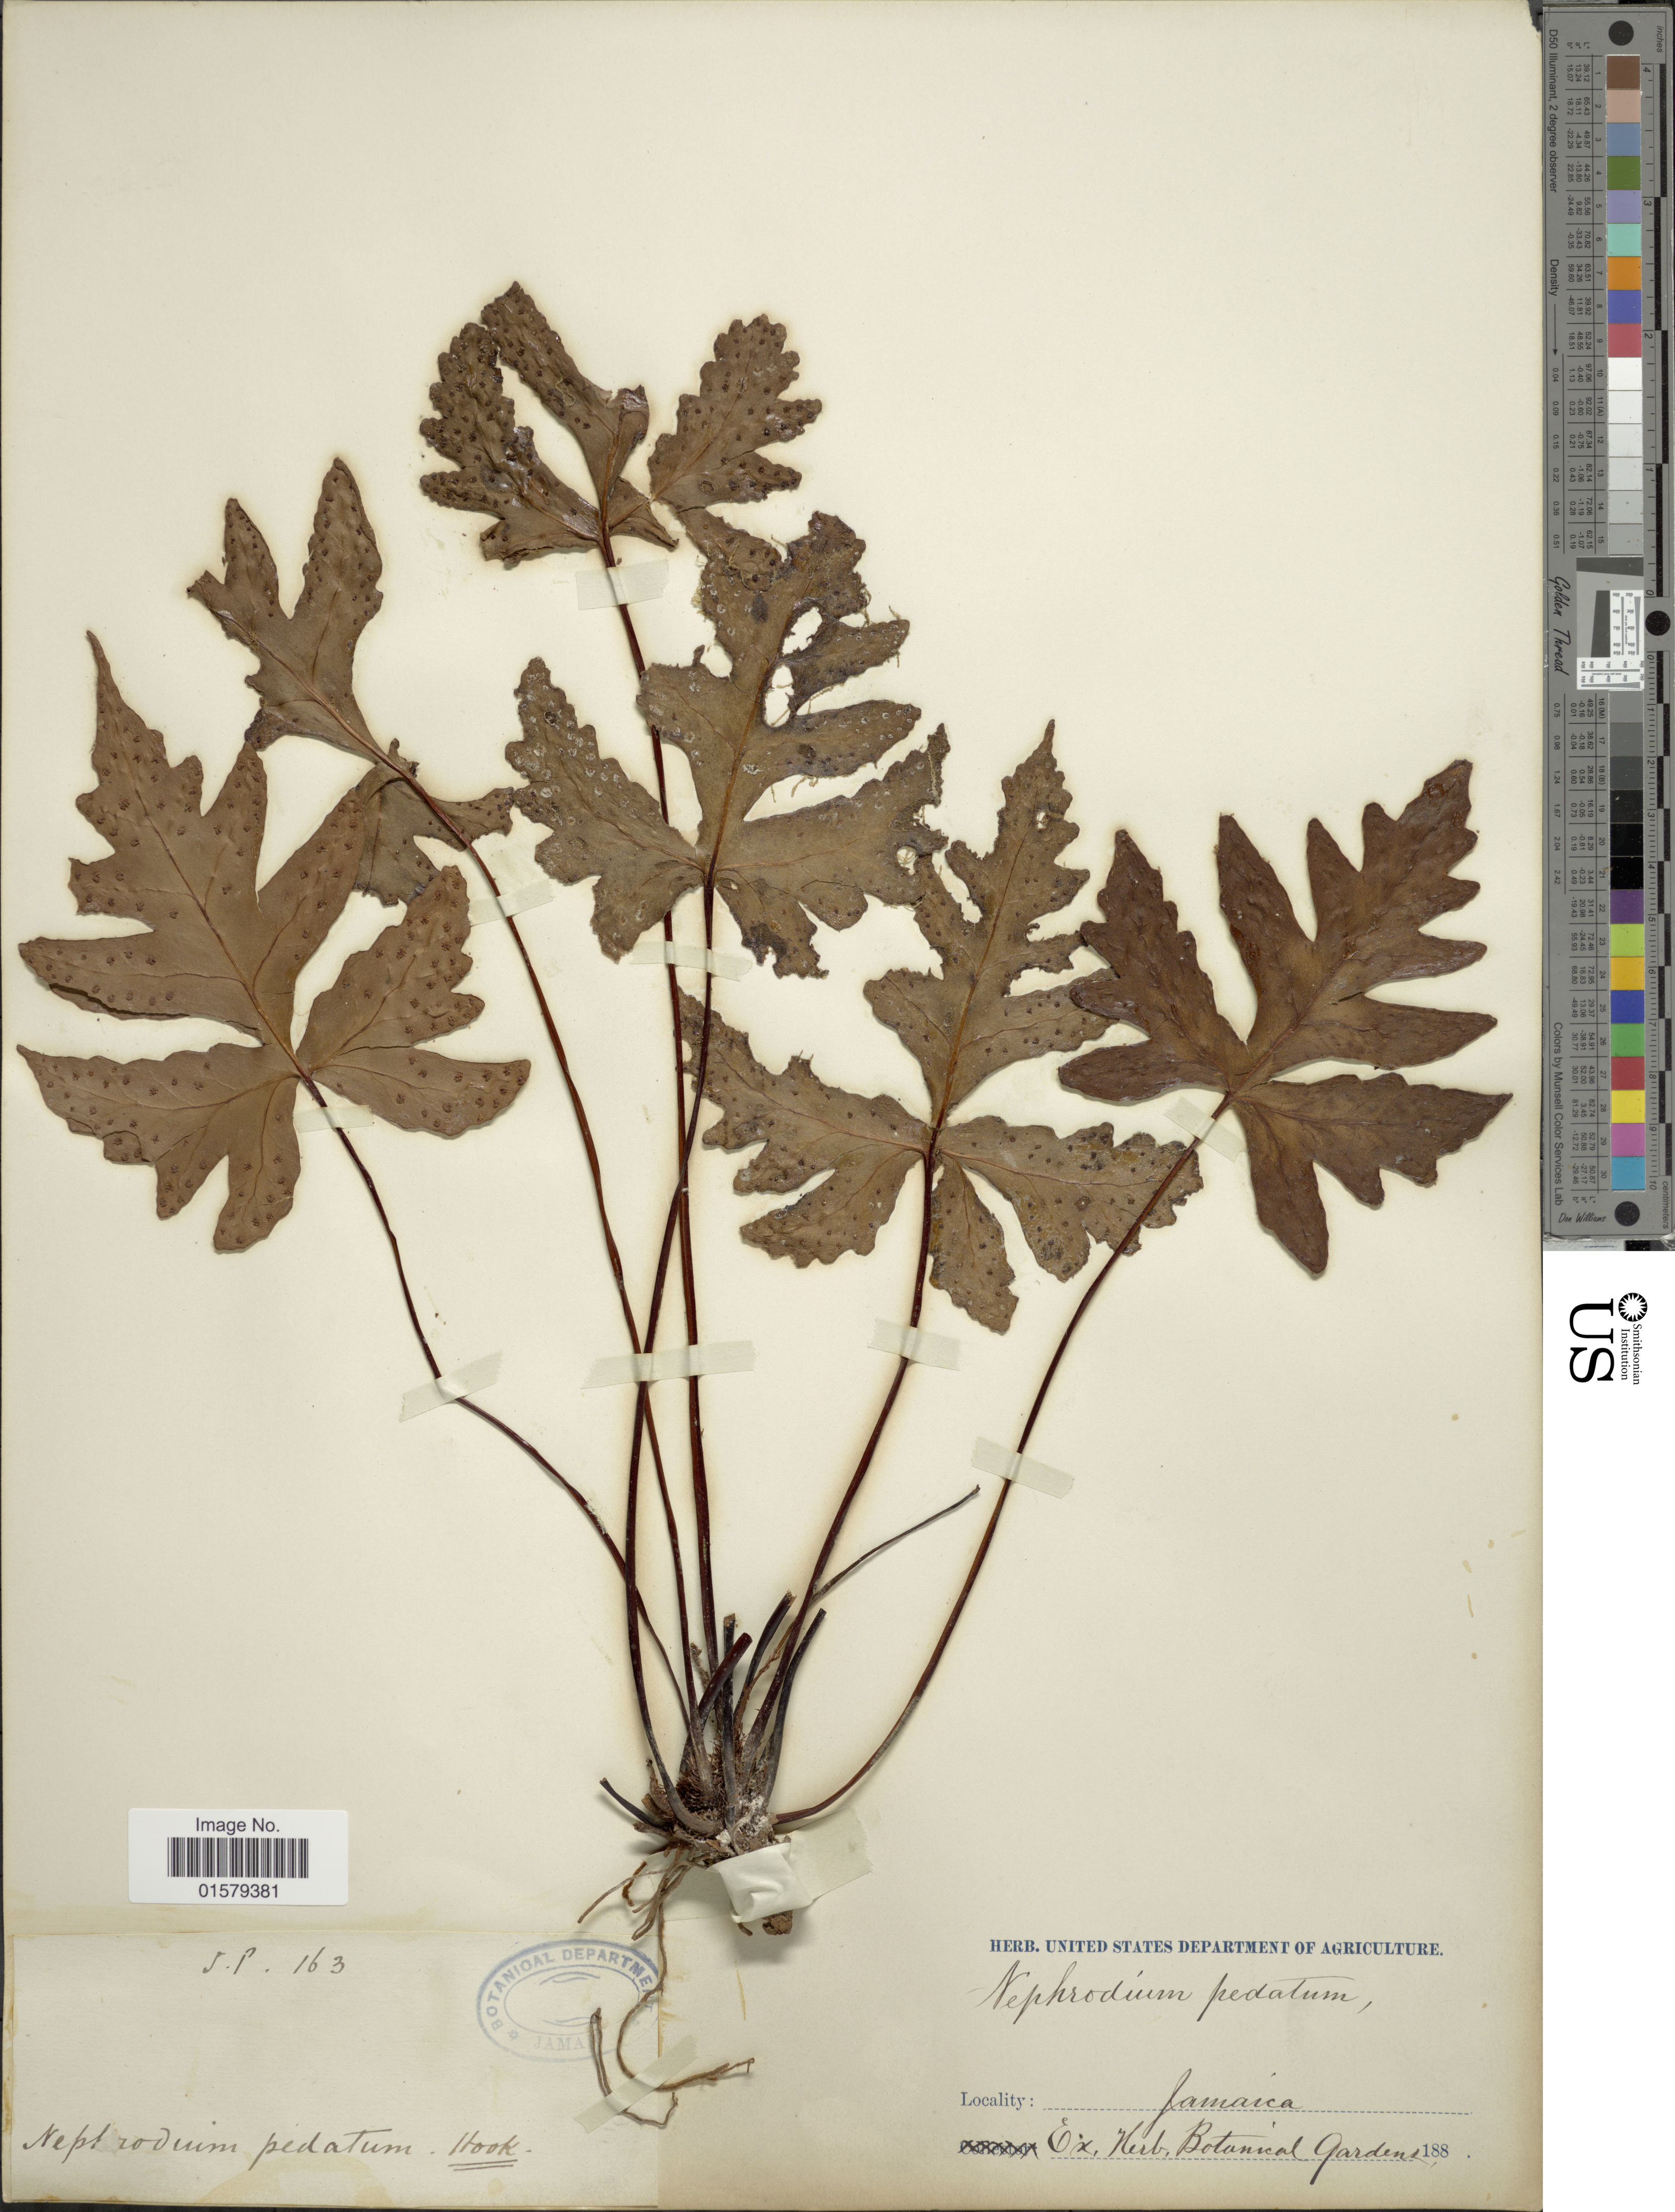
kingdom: Plantae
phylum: Tracheophyta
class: Polypodiopsida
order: Polypodiales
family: Tectariaceae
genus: Tectaria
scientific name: Tectaria pedata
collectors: J. P.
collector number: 163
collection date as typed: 188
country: Jamaica